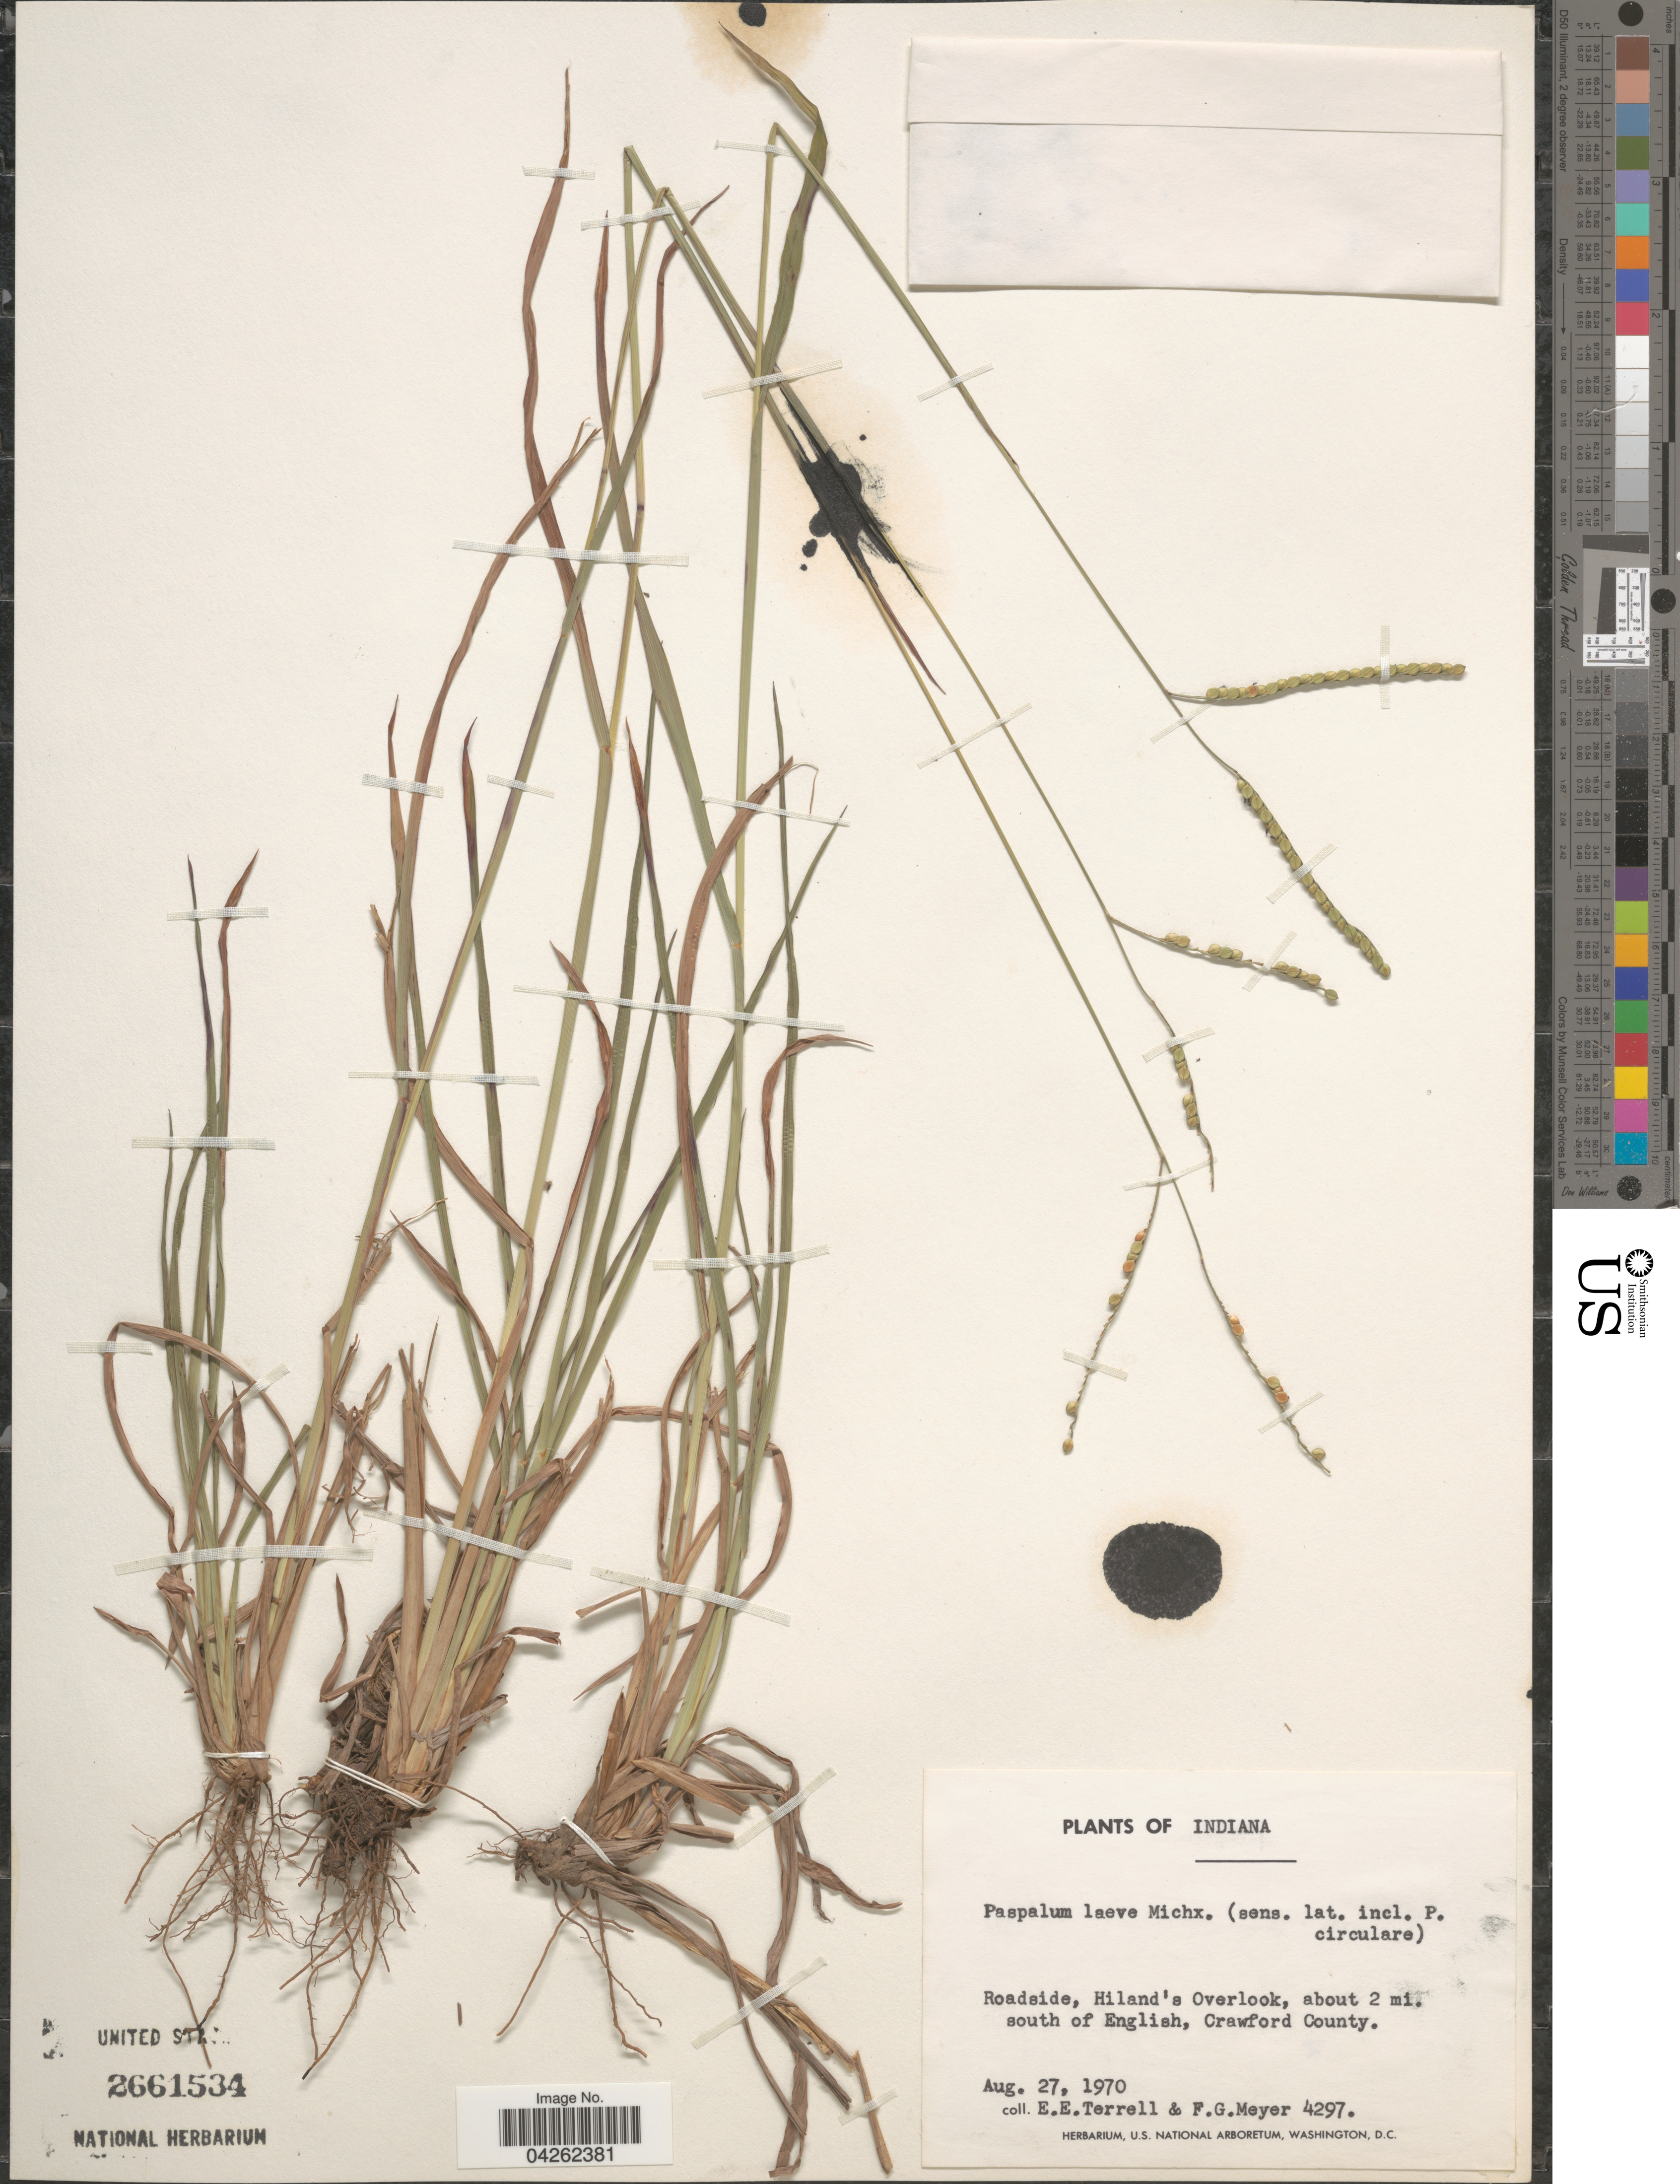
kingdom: Plantae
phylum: Tracheophyta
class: Liliopsida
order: Poales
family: Poaceae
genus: Paspalum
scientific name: Paspalum laeve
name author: Michx.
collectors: E. E. Terrell & F. G. Meyer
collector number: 4297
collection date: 1970-08-27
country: United States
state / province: Indiana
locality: Roadside, Hiland's Overlook, about 2 mi. south of English, Crawford County.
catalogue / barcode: US 2661534